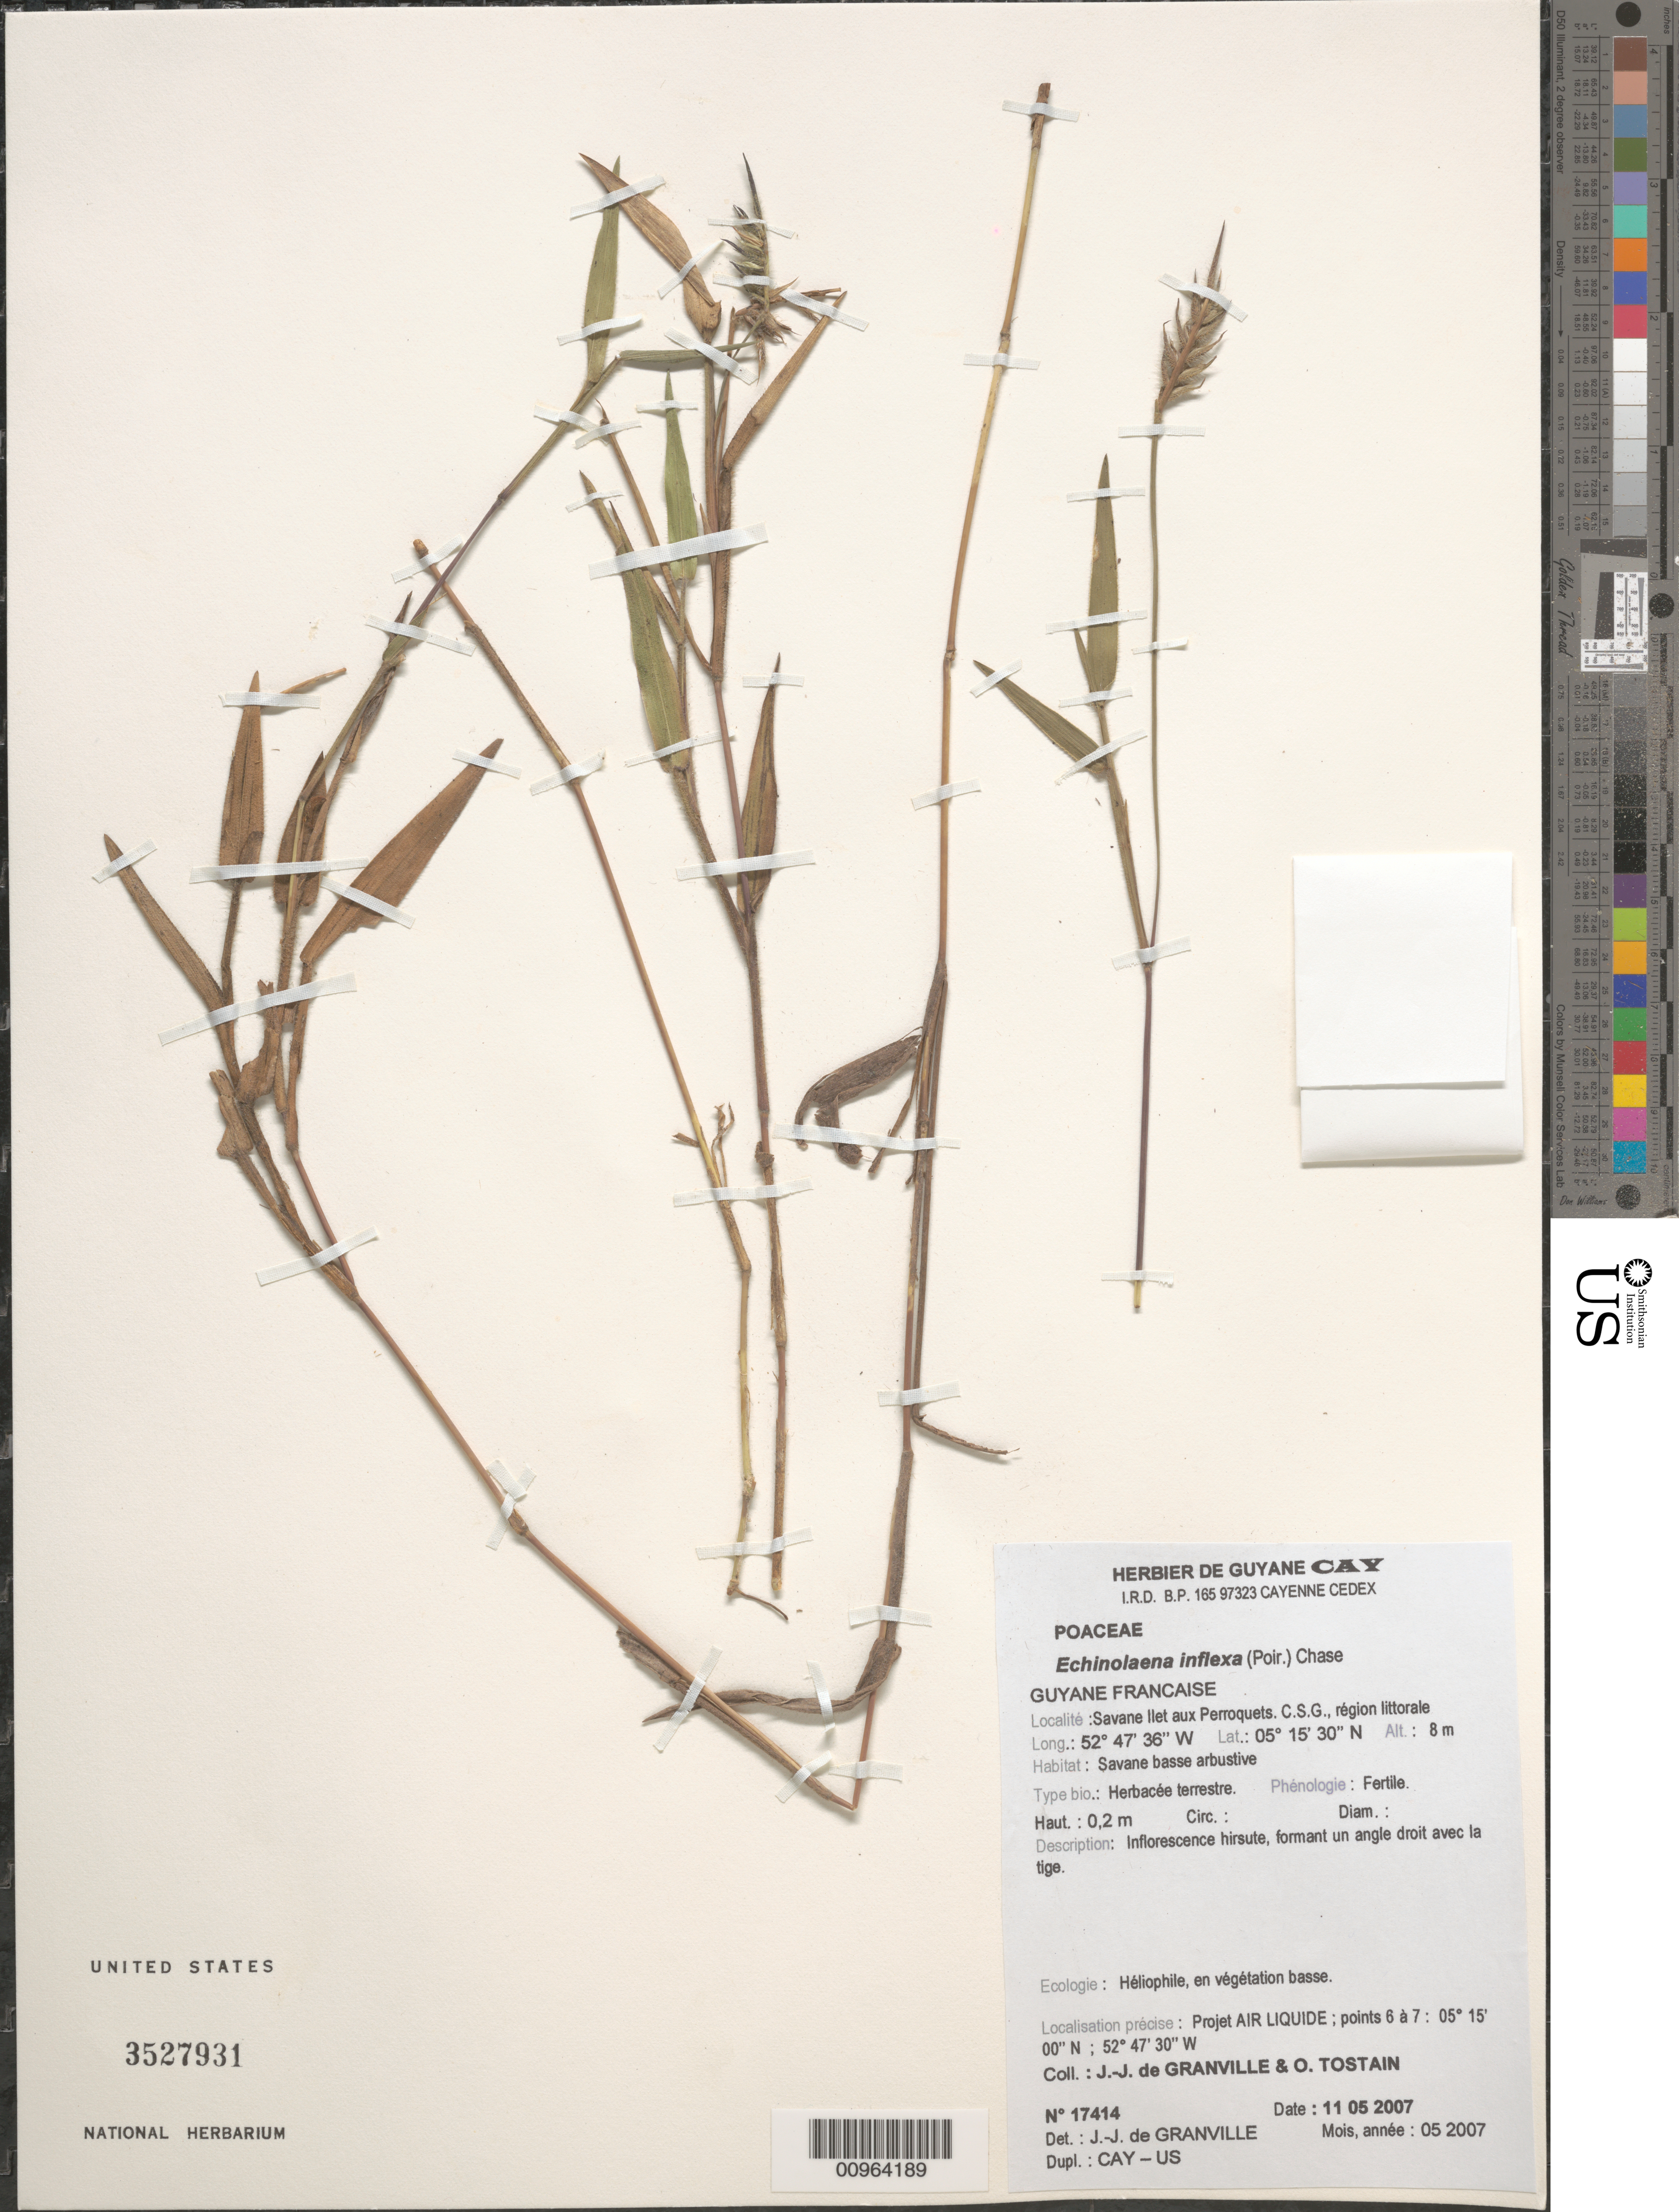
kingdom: Plantae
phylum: Tracheophyta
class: Liliopsida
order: Poales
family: Poaceae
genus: Echinolaena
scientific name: Echinolaena inflexa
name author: (Poir.) Chase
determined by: Granville, J. J. de, (CAY), Institut de Recherche pour le Developpement (IRD) (FRENCH GUIANA)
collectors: J.-J. de Granville & O. Tostain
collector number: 17414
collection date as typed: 11-May-07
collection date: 2007-05-11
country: French Guiana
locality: Crique Karouabo, C.S.G., Site Ariane 4. Projet AIR LIQUIDE; points 6 a 7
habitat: Region littorale. Savane basse arbustive. Heliophile, en vegetation basse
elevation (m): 8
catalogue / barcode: US 3527931